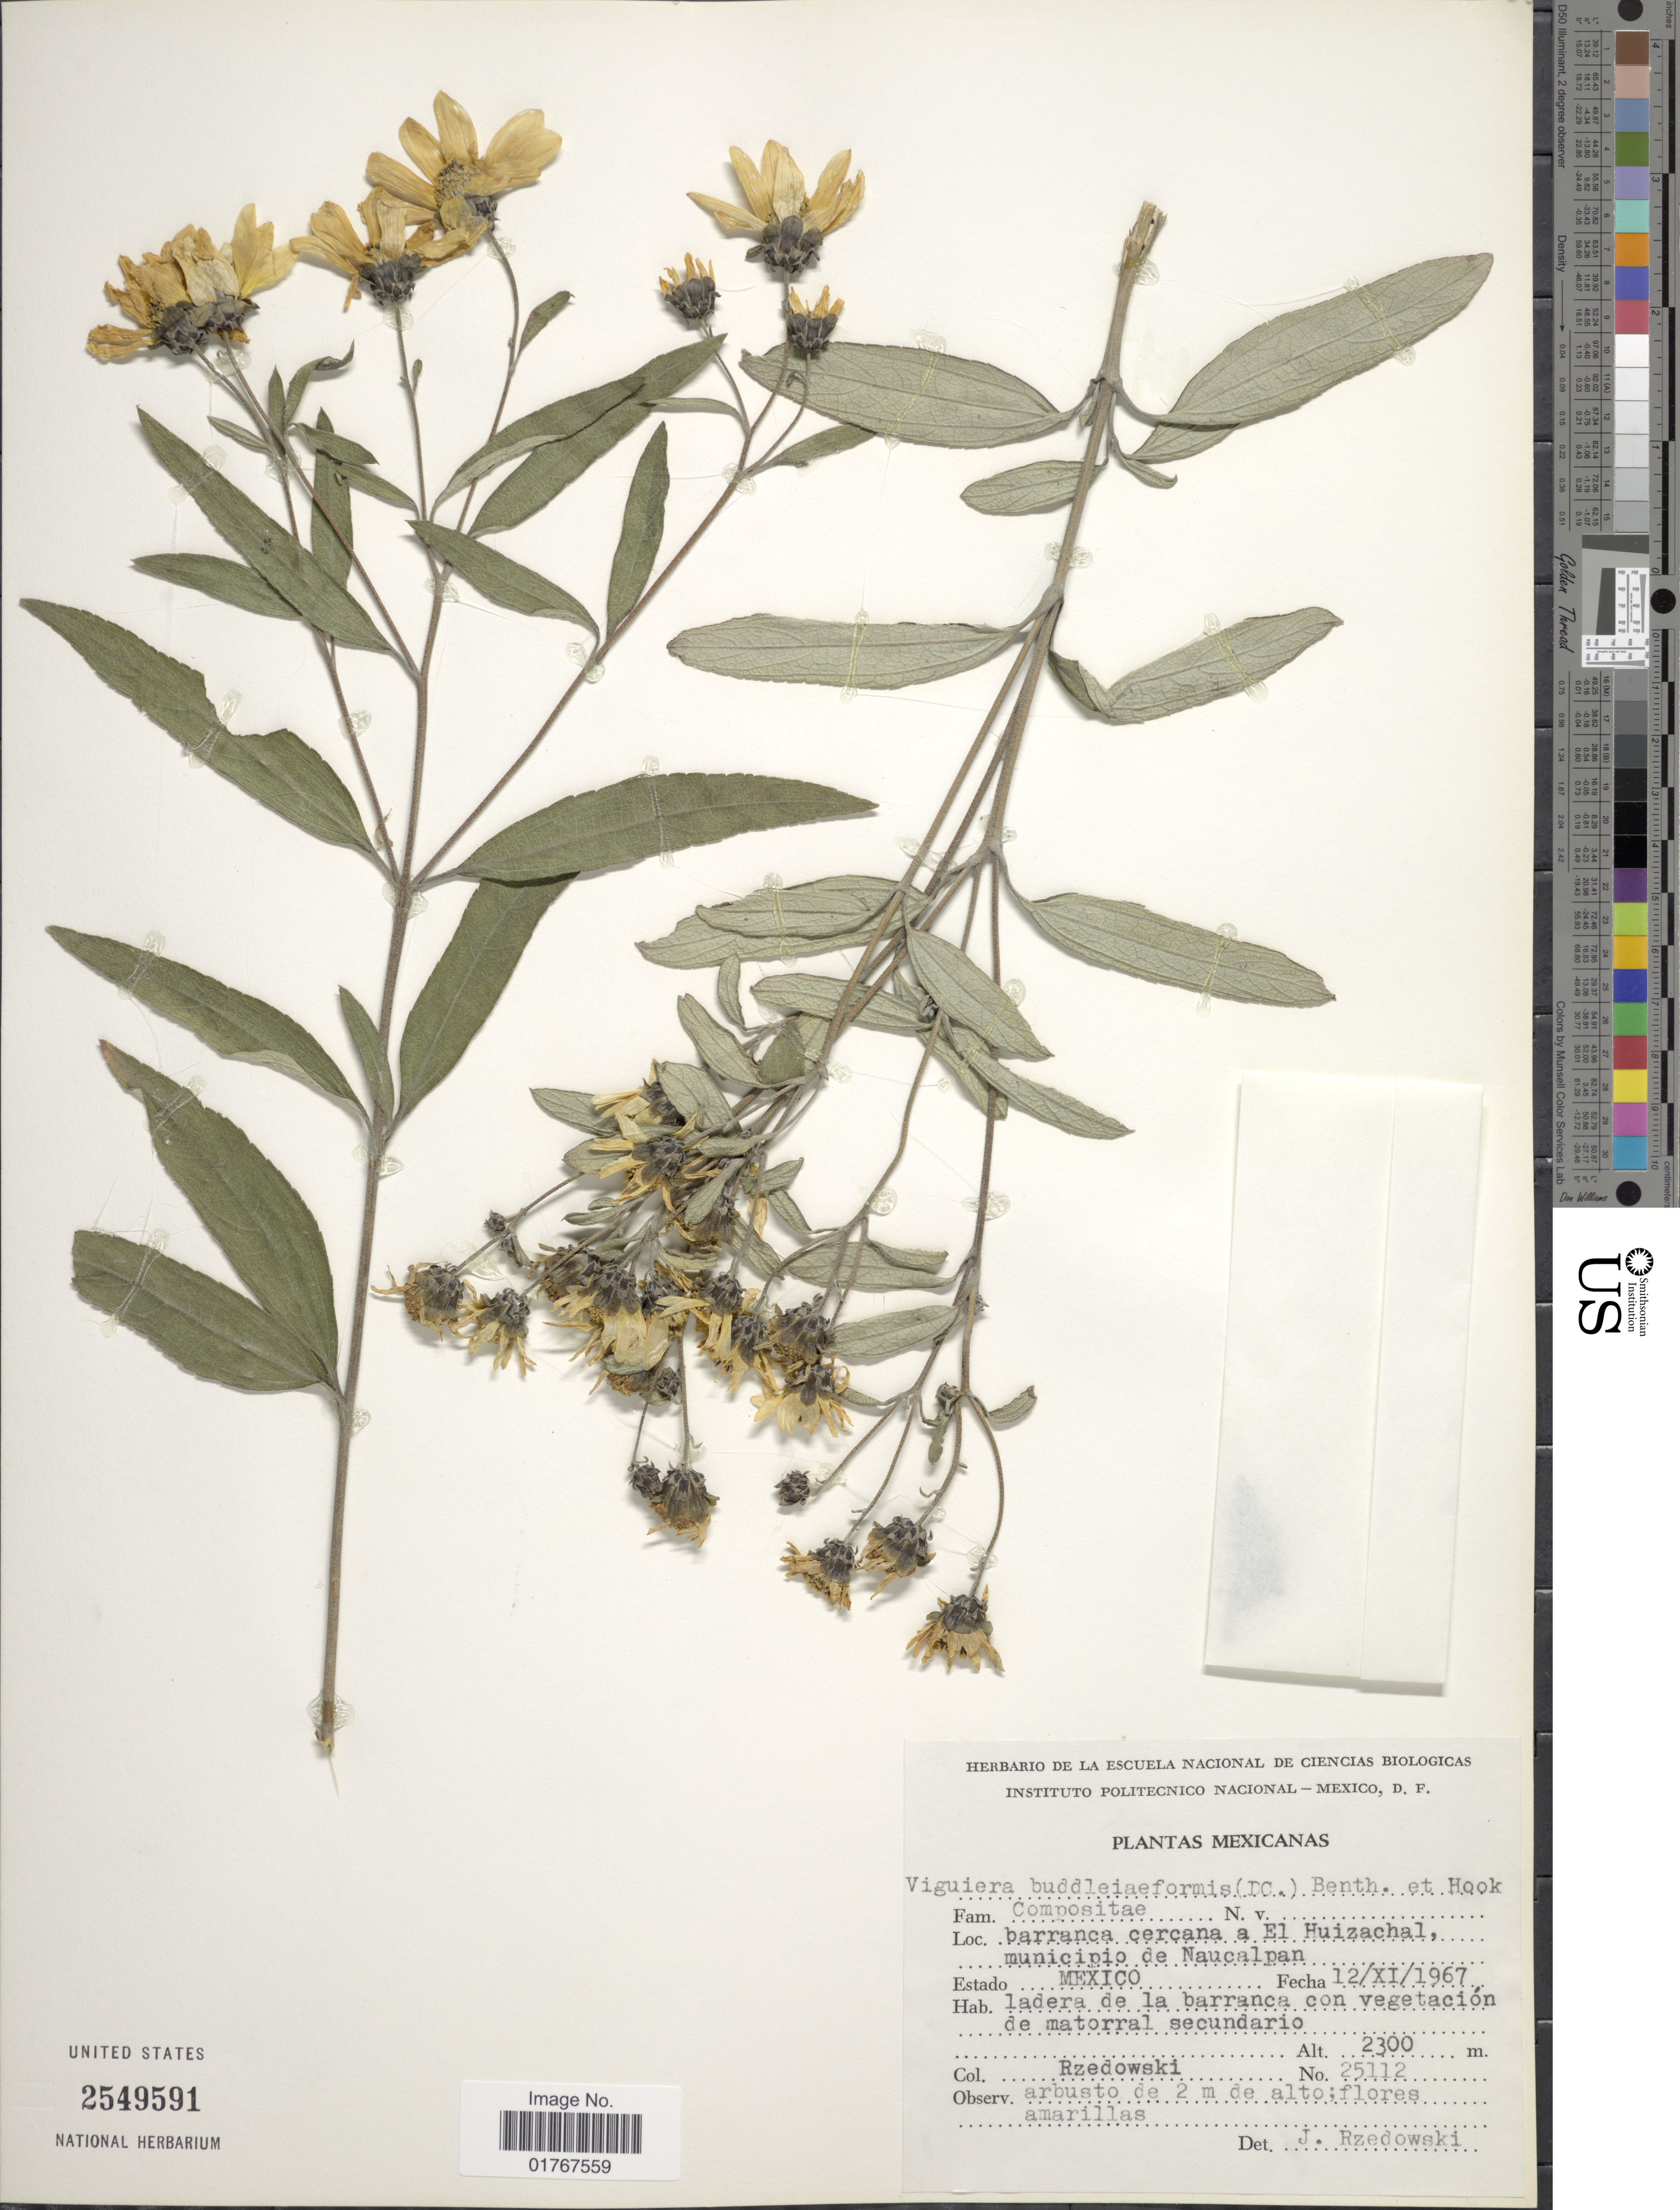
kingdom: Plantae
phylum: Tracheophyta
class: Magnoliopsida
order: Asterales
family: Asteraceae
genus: Viguiera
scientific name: Viguiera buddleiaformis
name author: (DC.) Benth. & Hook.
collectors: Rzedowski, --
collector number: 25112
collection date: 1967-11-12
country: Mexico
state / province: México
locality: Barranca cercana a El Huizachal, municipio de Naucalpan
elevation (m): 2300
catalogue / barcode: US 2549591